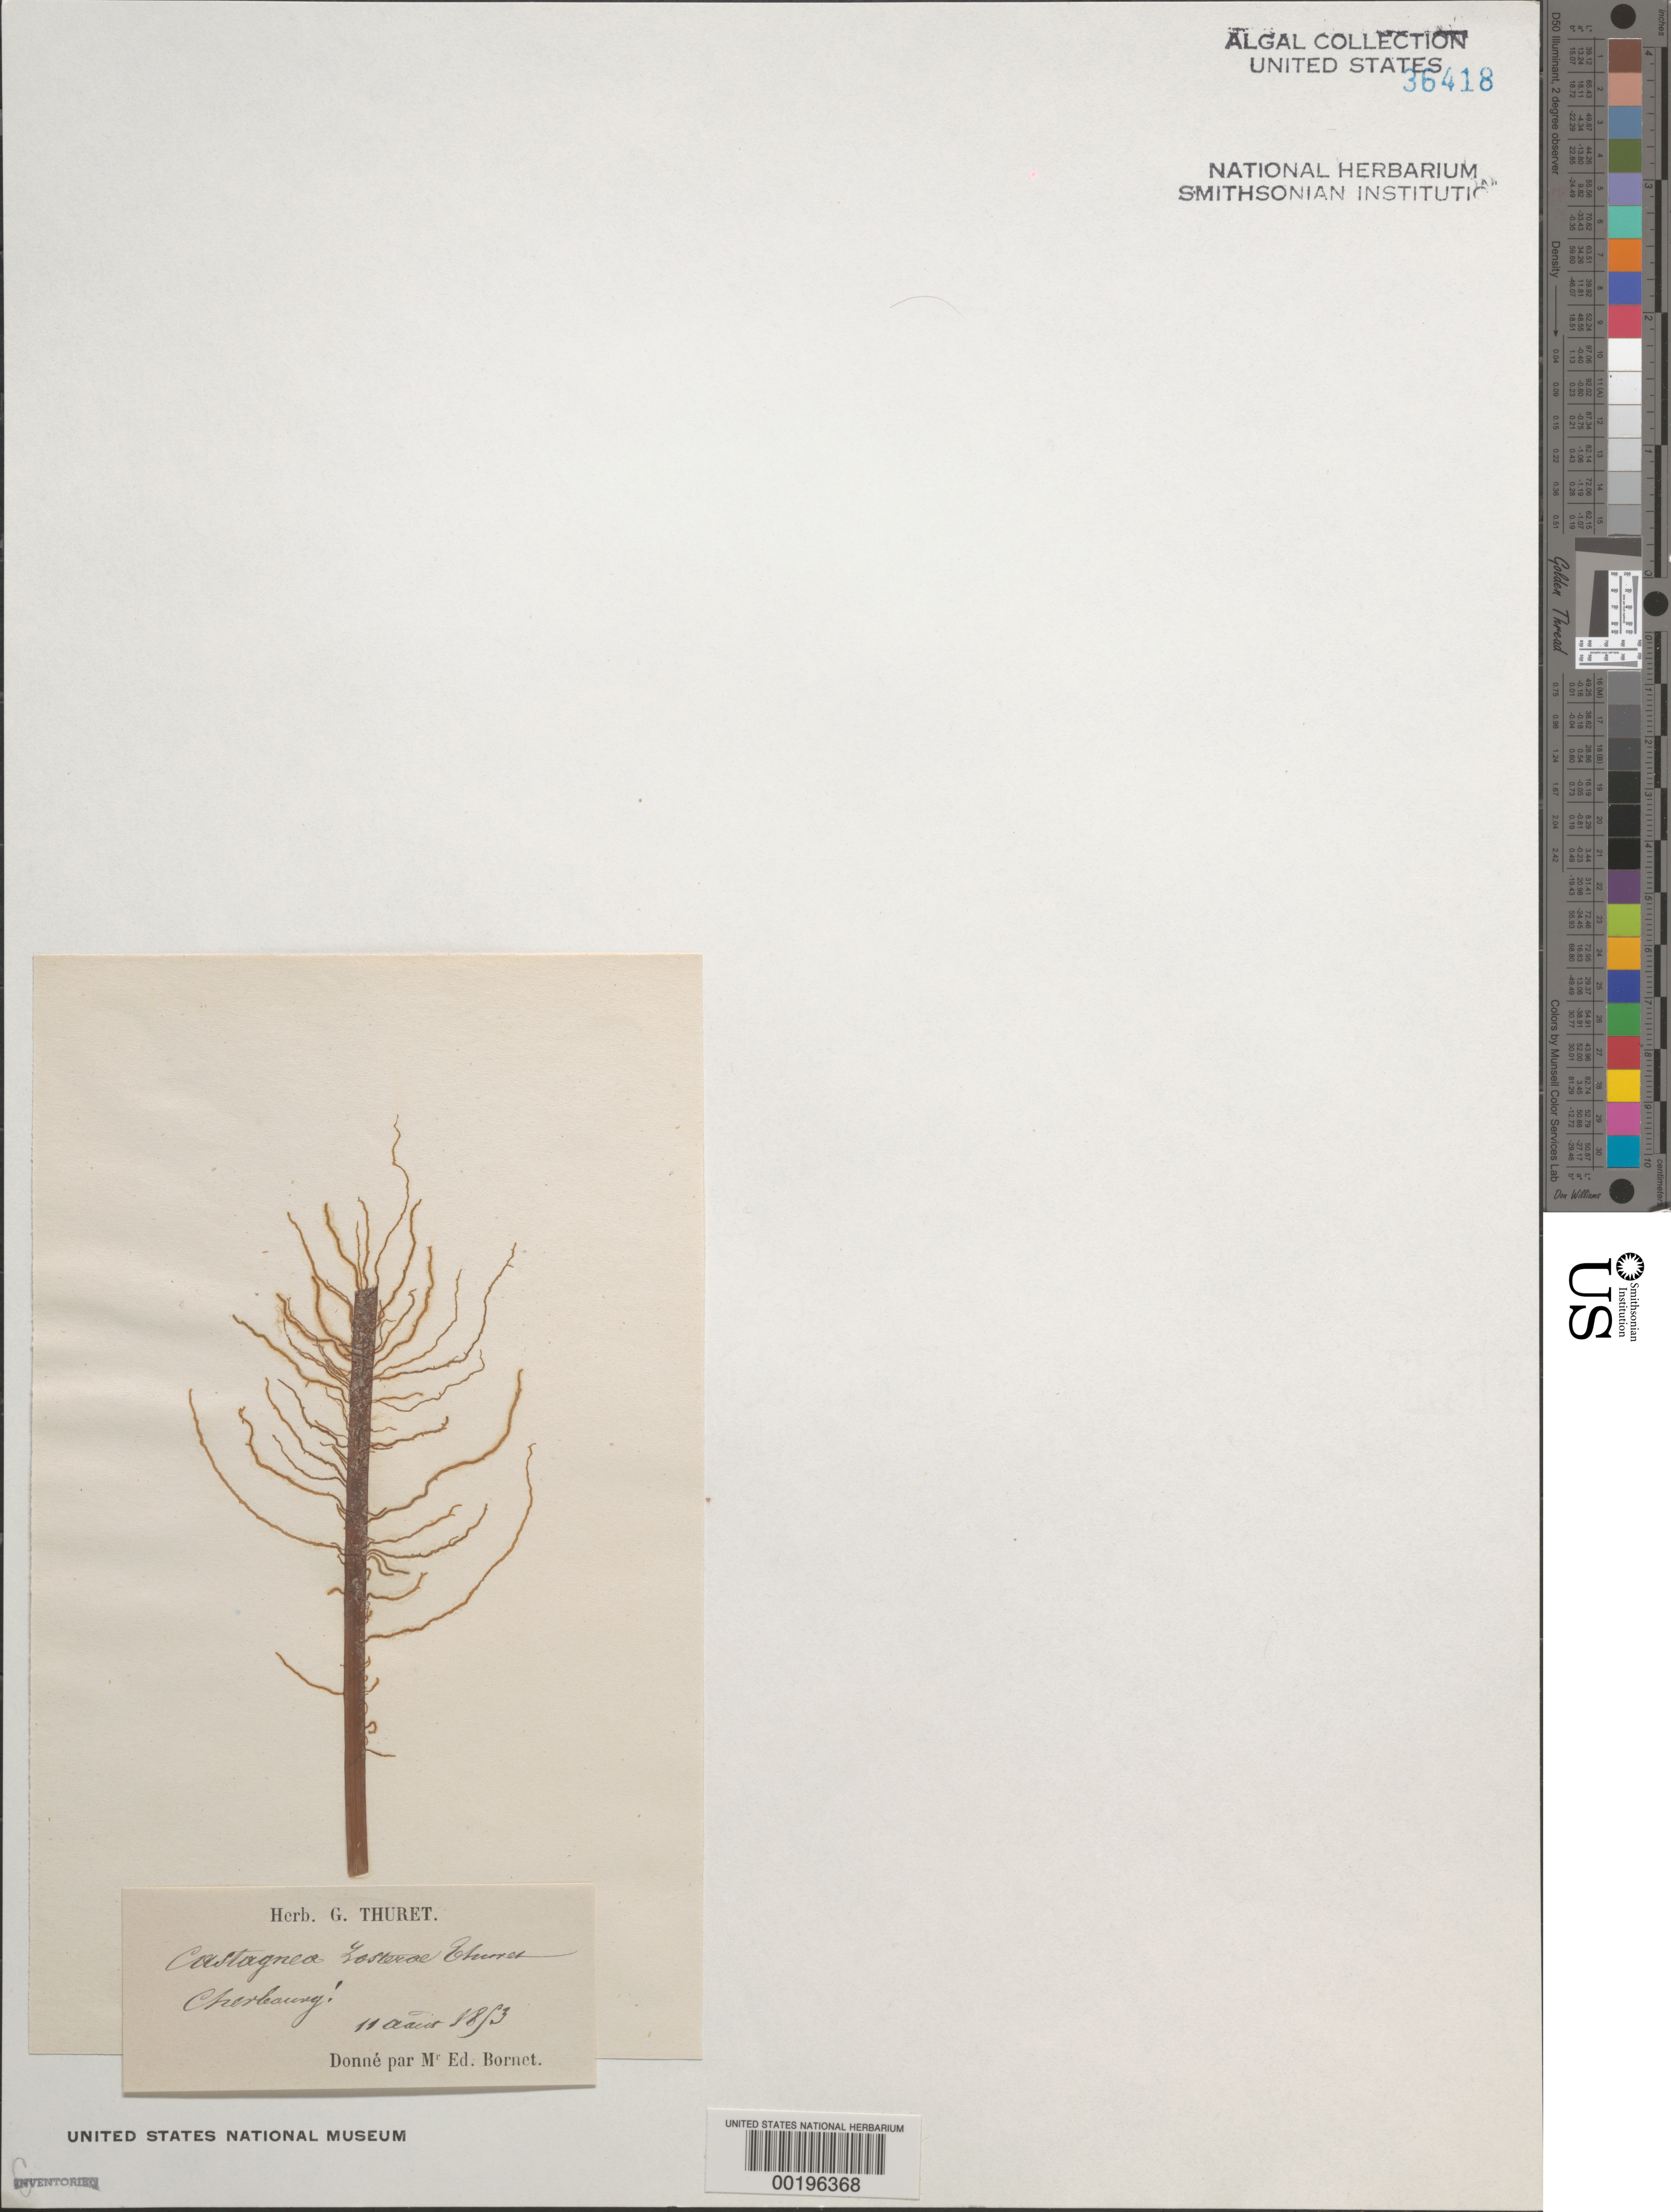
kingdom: Chromista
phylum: Ochrophyta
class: Phaeophyceae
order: Ectocarpales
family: Chordariaceae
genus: Cladosiphon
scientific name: Cladosiphon zosterae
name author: (J. Agardh) Kylin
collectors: Thuret, G. (herbarium)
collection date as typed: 11 Aug 1853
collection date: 1853-08-11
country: France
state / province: Normandie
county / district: Manche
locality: Cherbourg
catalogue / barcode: US 36418